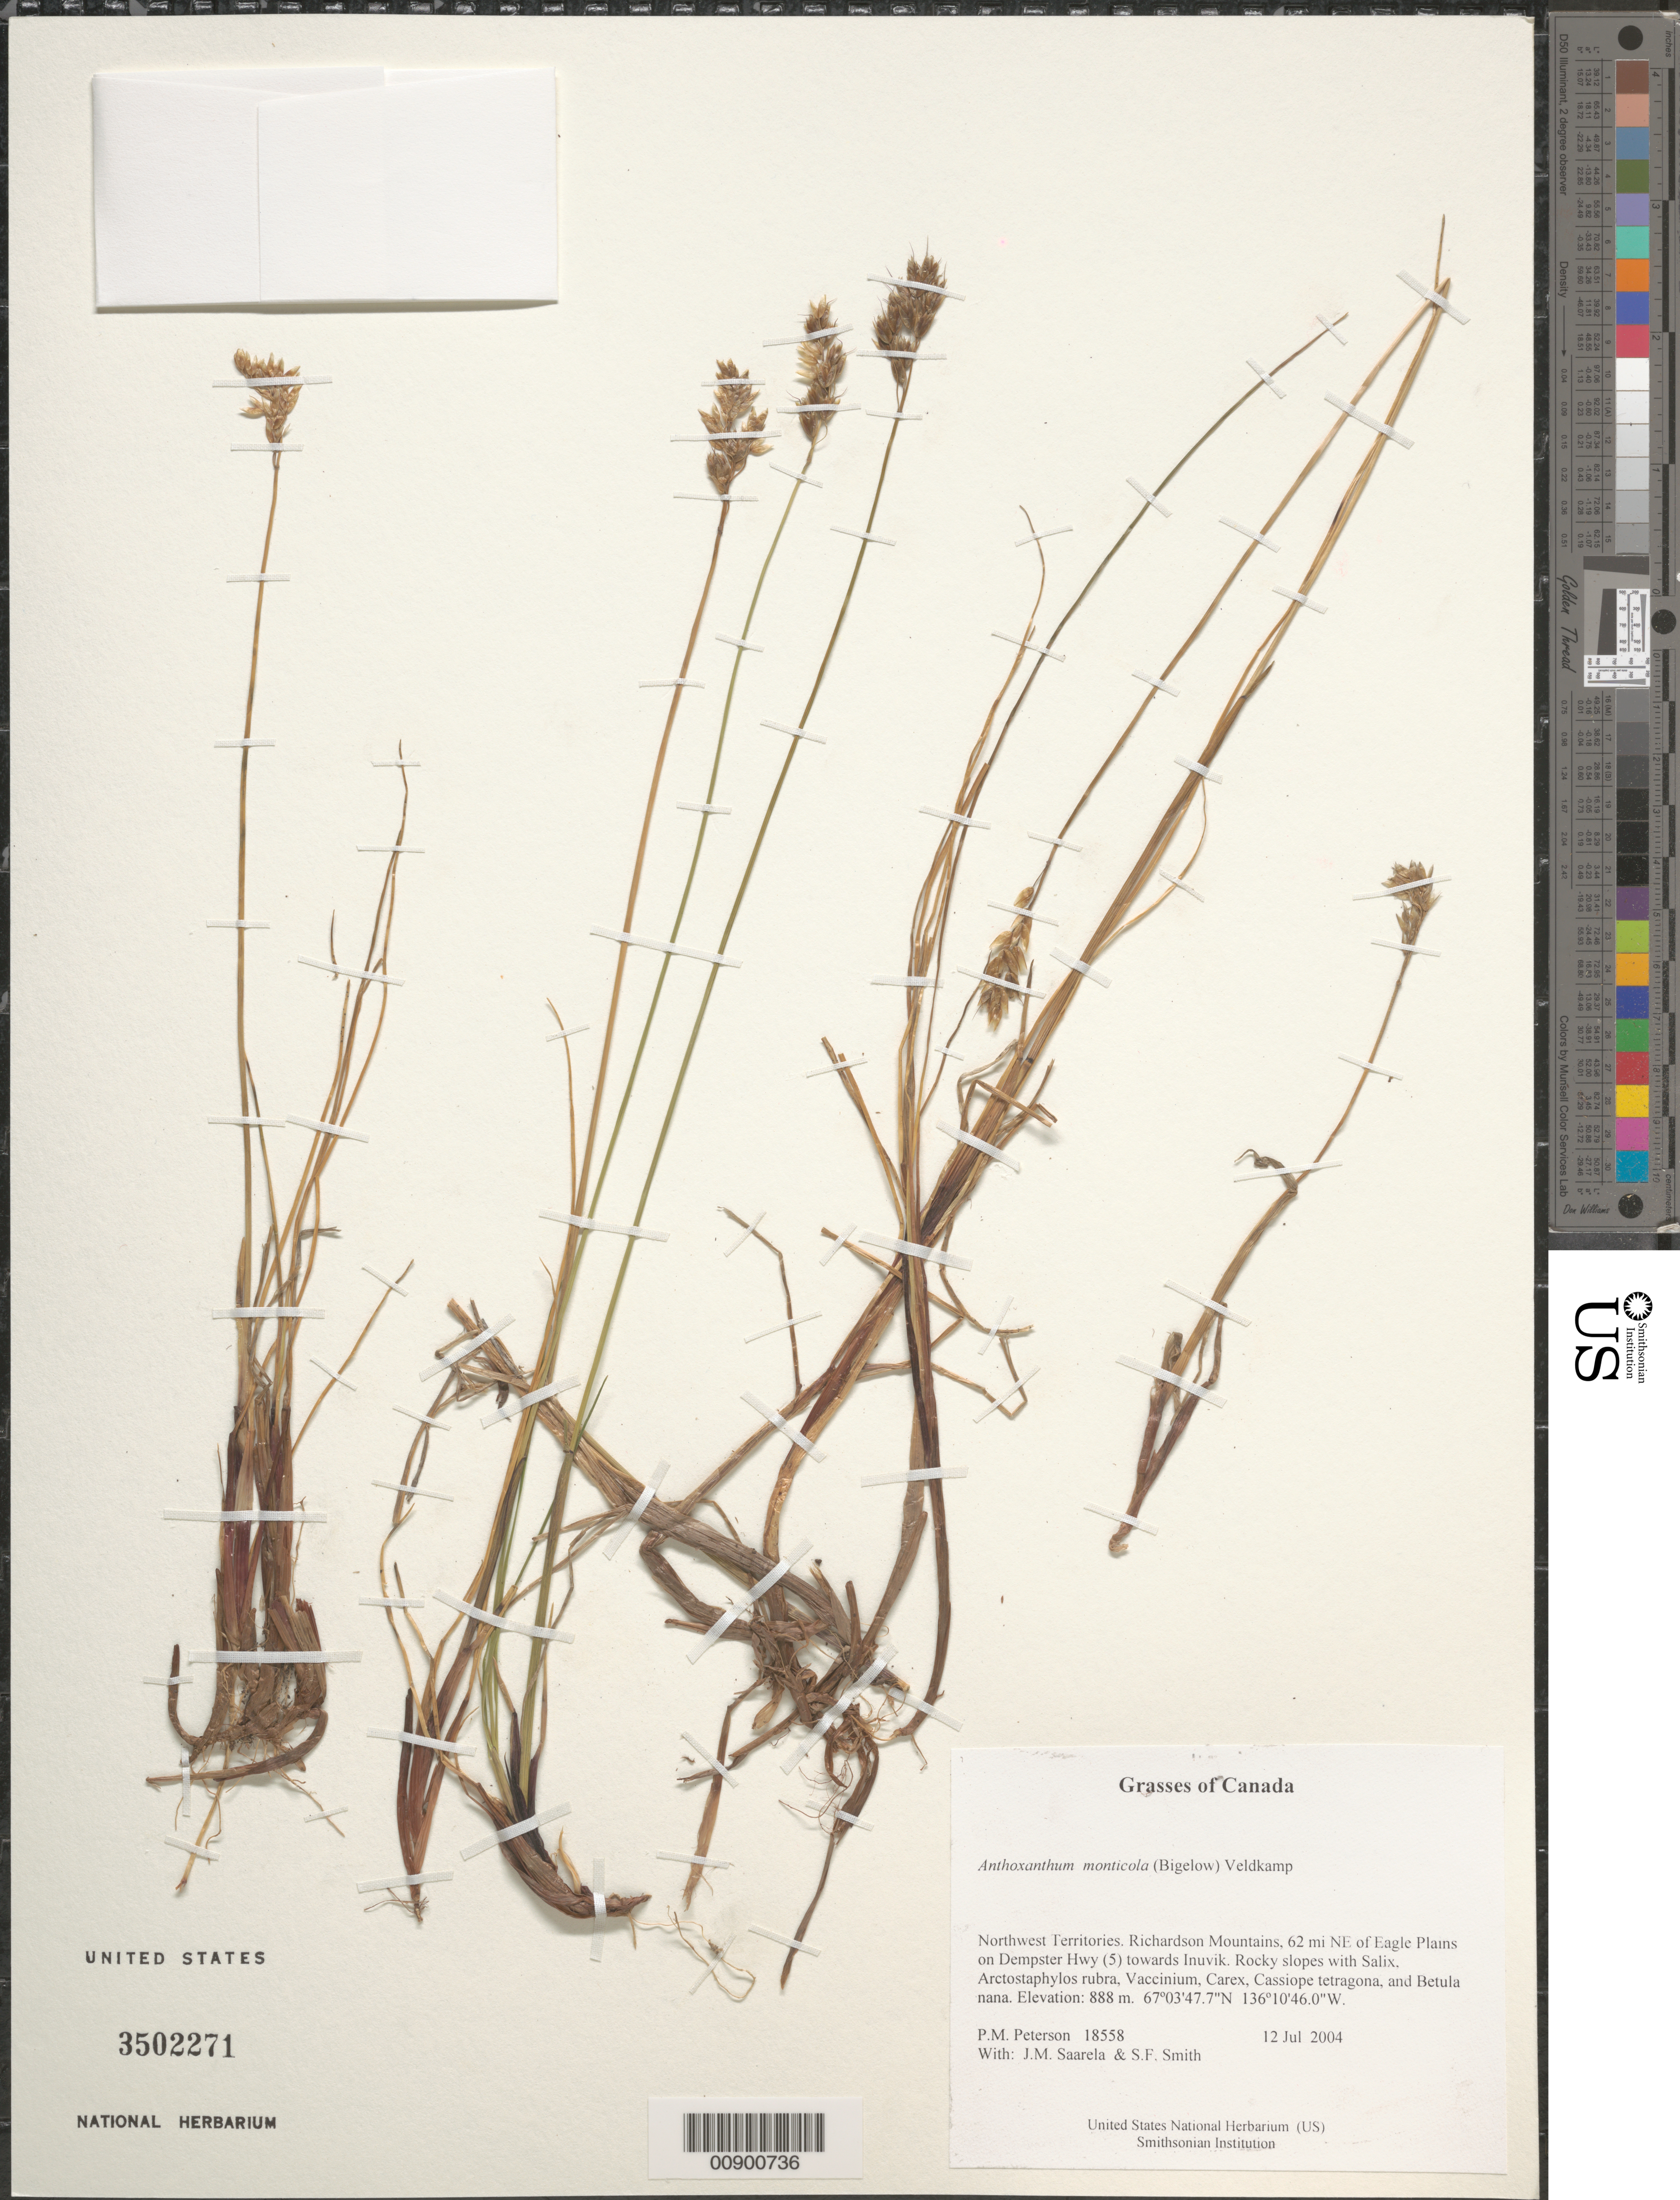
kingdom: Plantae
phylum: Tracheophyta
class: Liliopsida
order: Poales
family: Poaceae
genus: Anthoxanthum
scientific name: Anthoxanthum monticola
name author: (Bigelow) Veldkamp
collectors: P. M. Peterson, J. Saarela & S.F. Smith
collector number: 18558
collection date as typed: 12 Jul 2004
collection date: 2004-07-12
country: Canada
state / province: Northwest Territories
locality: Richardson Mountains, 62 mi NE of Eagle Plains on Dempster Hwy (5) towards Inuvik. Rocky slopes with Salix, Arctostaphylos rubra, Vaccinium, Carex, Cassiope tetragona, and Betula nana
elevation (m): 888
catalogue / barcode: US 3502271